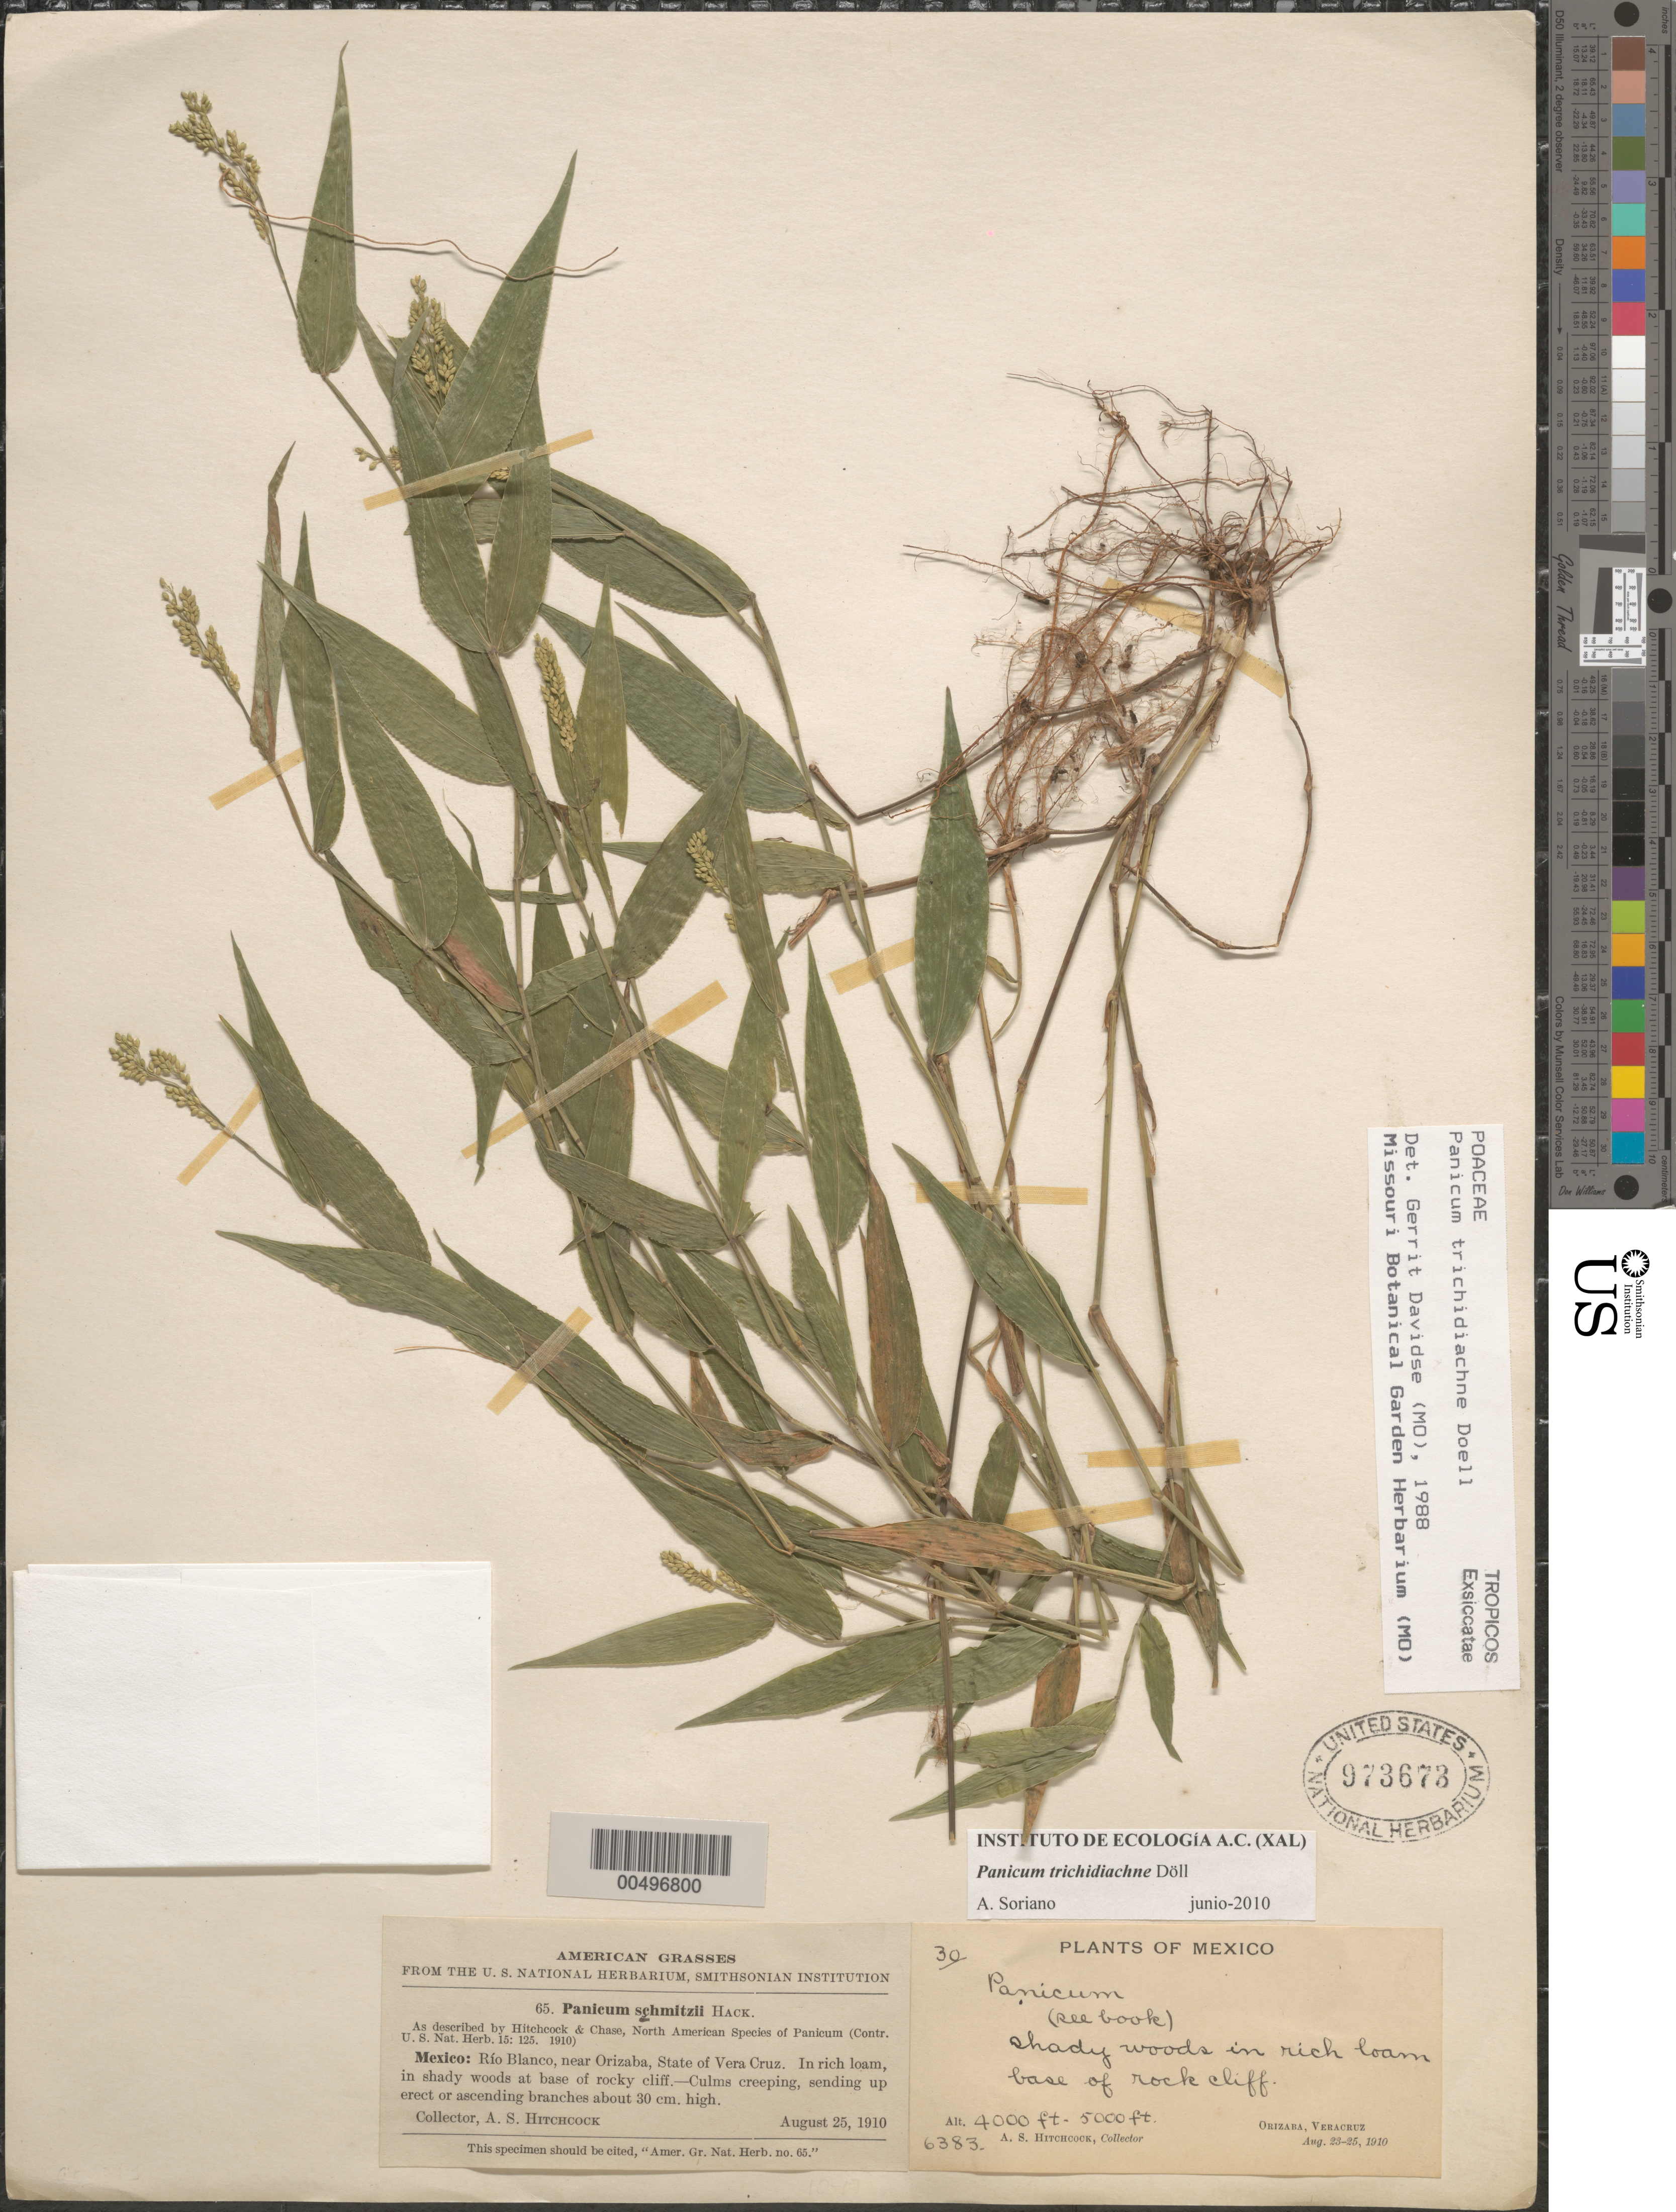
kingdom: Plantae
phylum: Tracheophyta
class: Liliopsida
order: Poales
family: Poaceae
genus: Panicum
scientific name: Panicum trichidiachne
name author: Döll in Mart.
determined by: Davidse, Gerrit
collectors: A. S. Hitchcock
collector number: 6383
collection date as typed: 23 Aug 1910 to 25 Aug 1910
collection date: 1910-08-23/1910-08-25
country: Mexico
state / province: Veracruz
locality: R¡o Blanco, near Orizaba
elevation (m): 1219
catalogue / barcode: US 973673